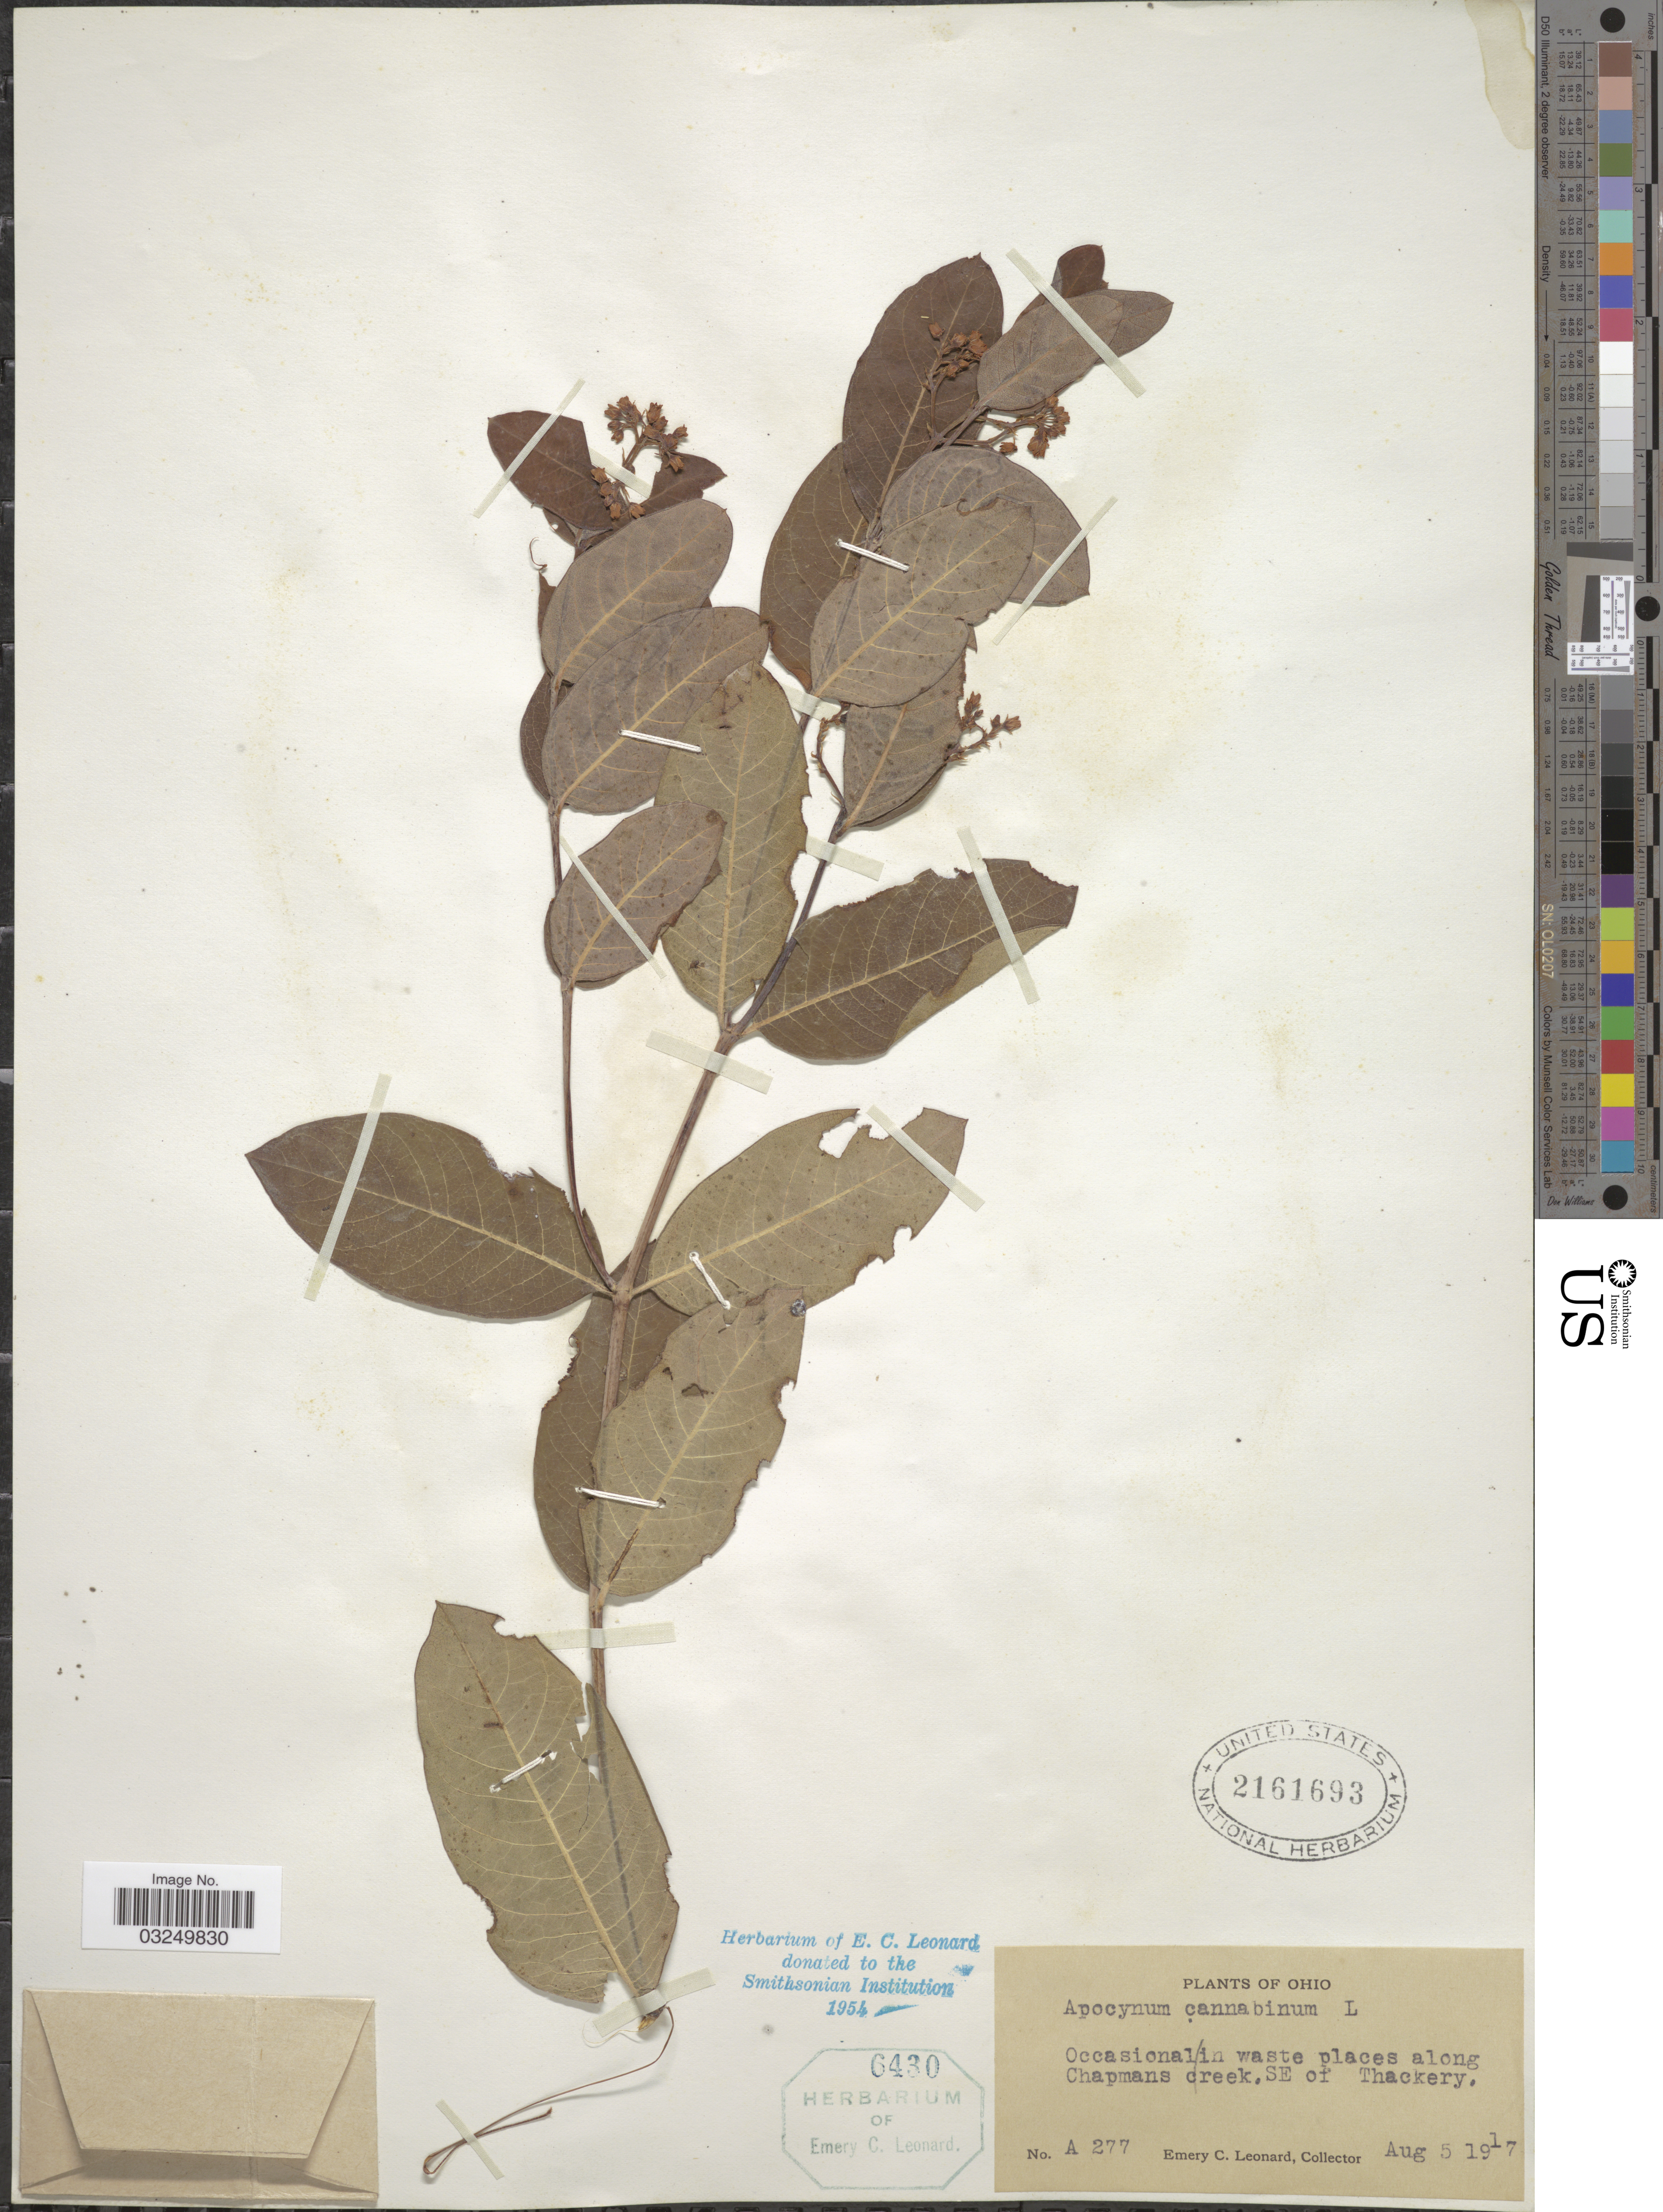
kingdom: Plantae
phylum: Tracheophyta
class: Magnoliopsida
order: Gentianales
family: Apocynaceae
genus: Apocynum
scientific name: Apocynum cannabinum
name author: L.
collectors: E. C. Leonard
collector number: A277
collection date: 1917-08-05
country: United States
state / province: Ohio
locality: Along Chapmans creek, SE of Thackery.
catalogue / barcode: US 2161693